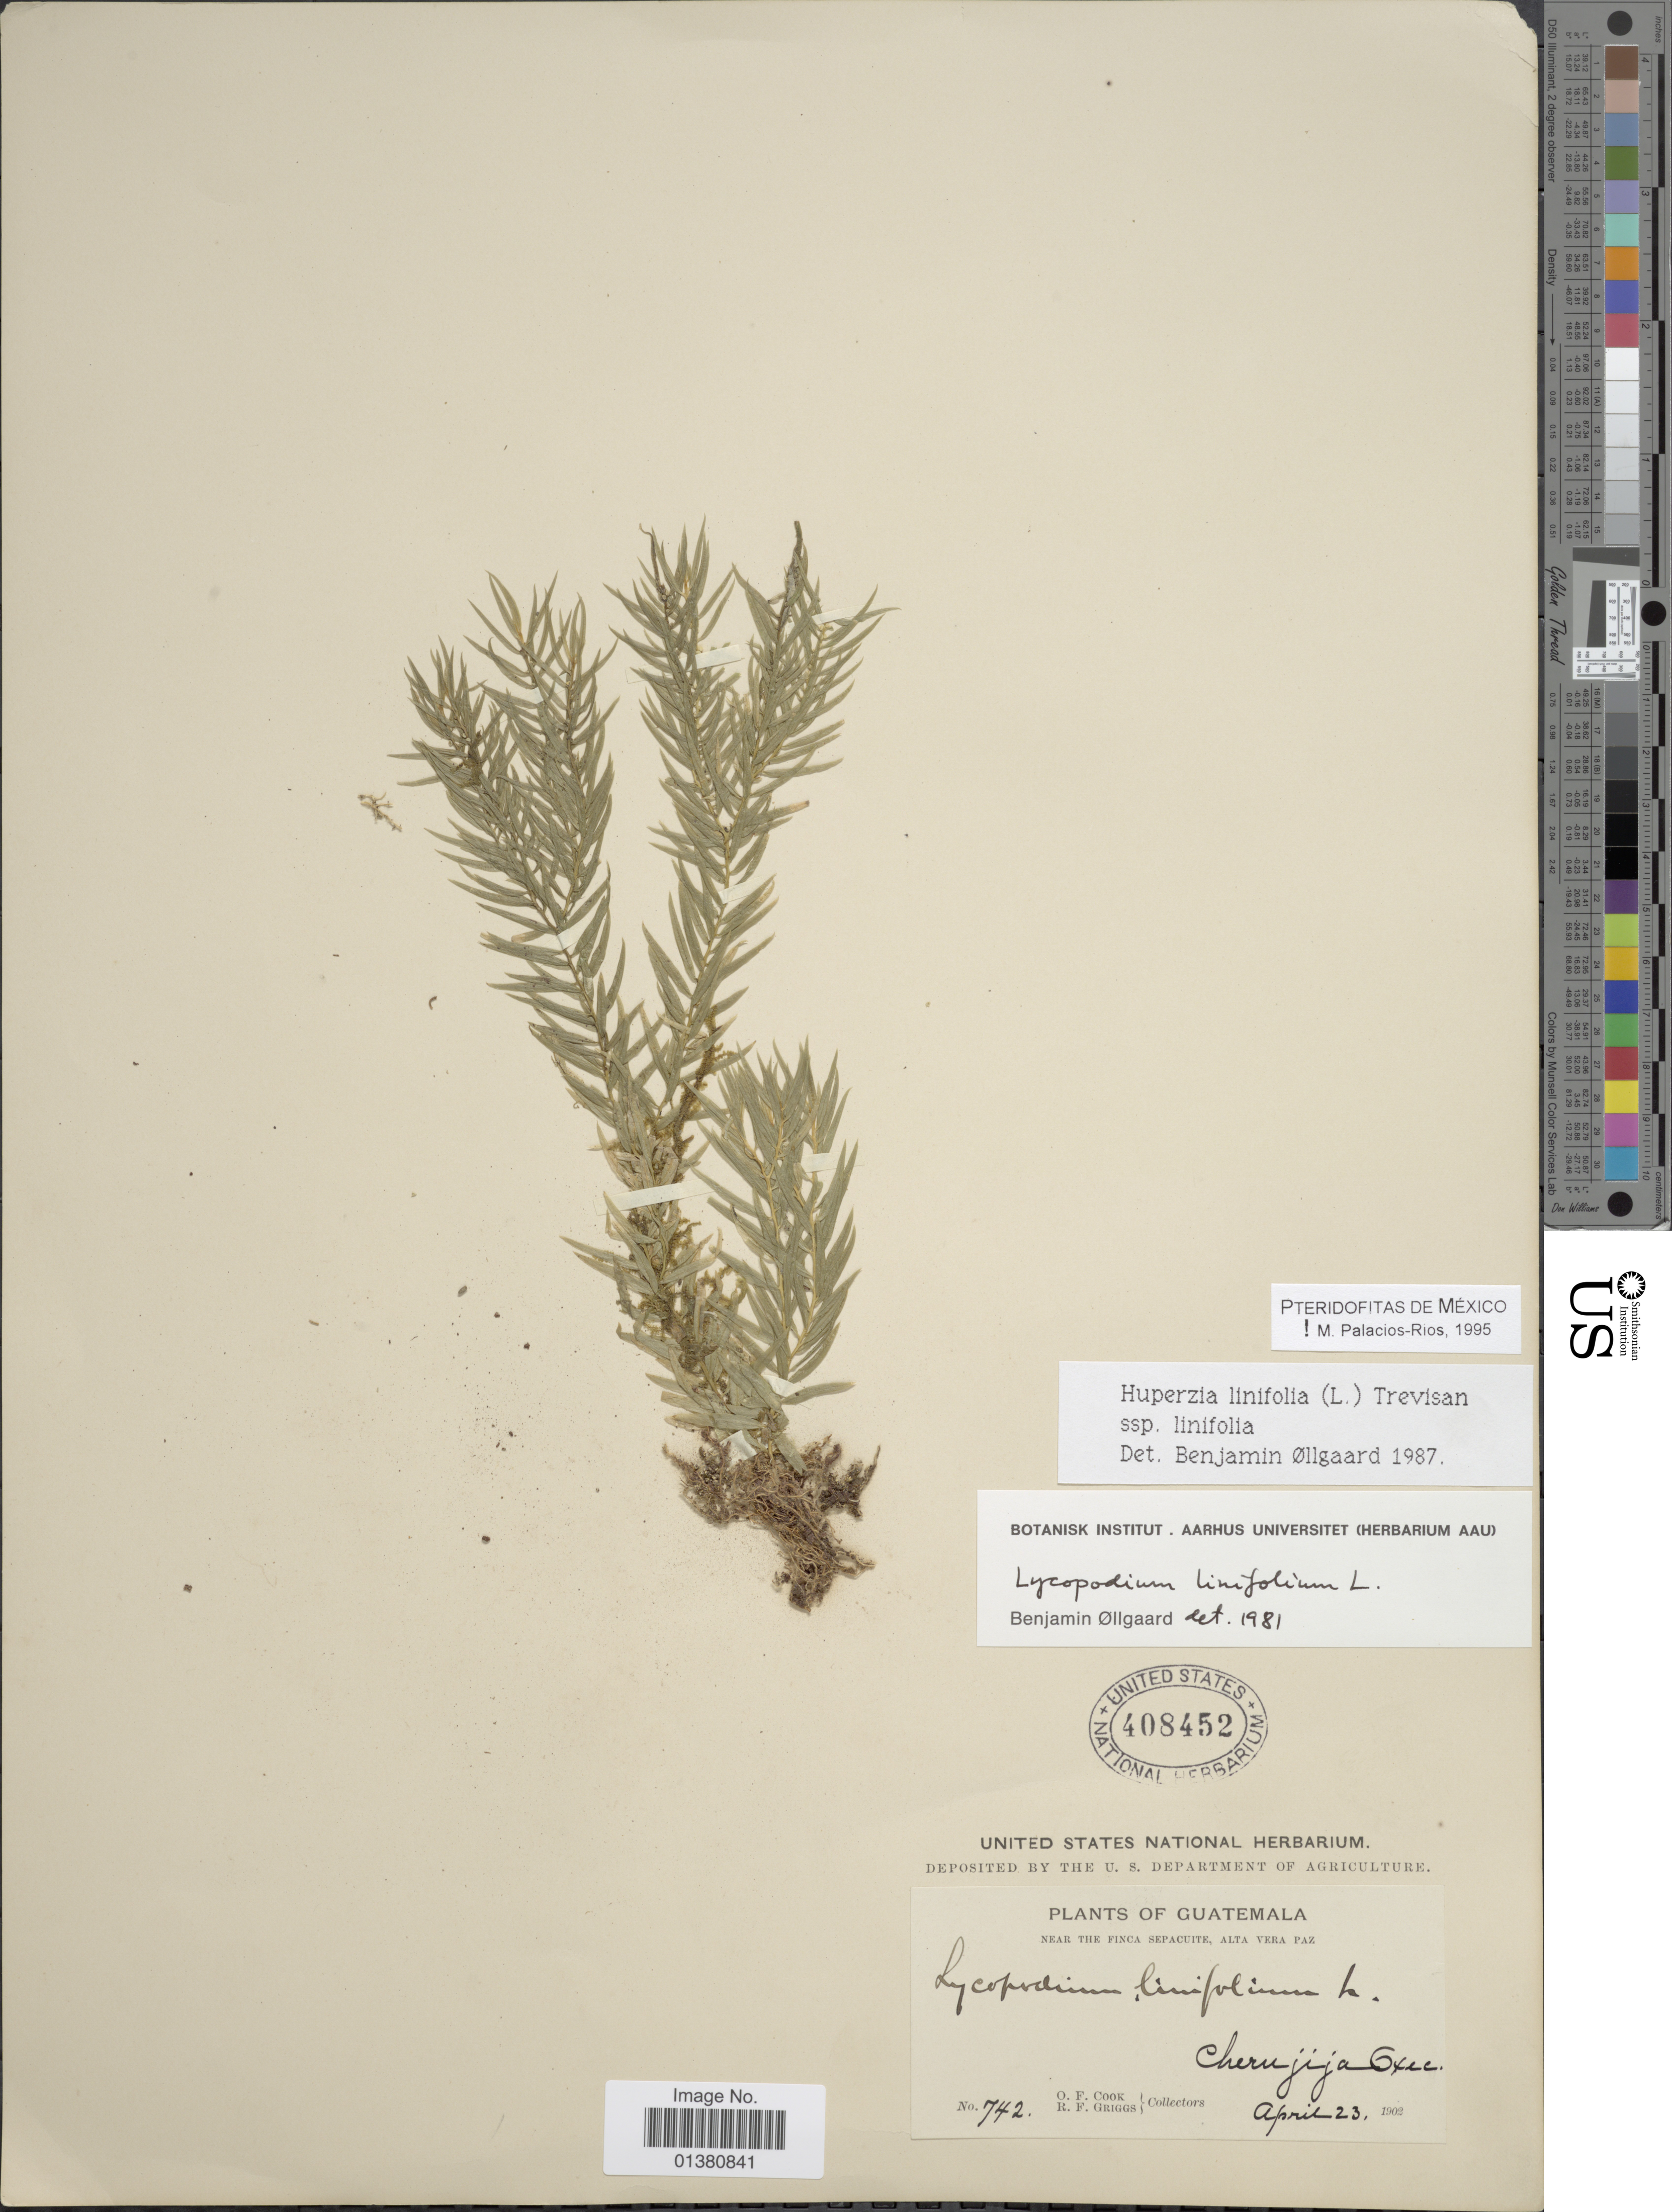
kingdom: Plantae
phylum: Tracheophyta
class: Lycopodiopsida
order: Lycopodiales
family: Lycopodiaceae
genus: Phlegmariurus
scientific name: Phlegmariurus linifolius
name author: (L.) B. Øllg.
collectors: O. F. Cook & R. F. Griggs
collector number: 742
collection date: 1902-04-23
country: Guatemala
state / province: Alta Verapaz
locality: Near the Finca sepacuite, Cherujija Oxec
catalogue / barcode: US 408452